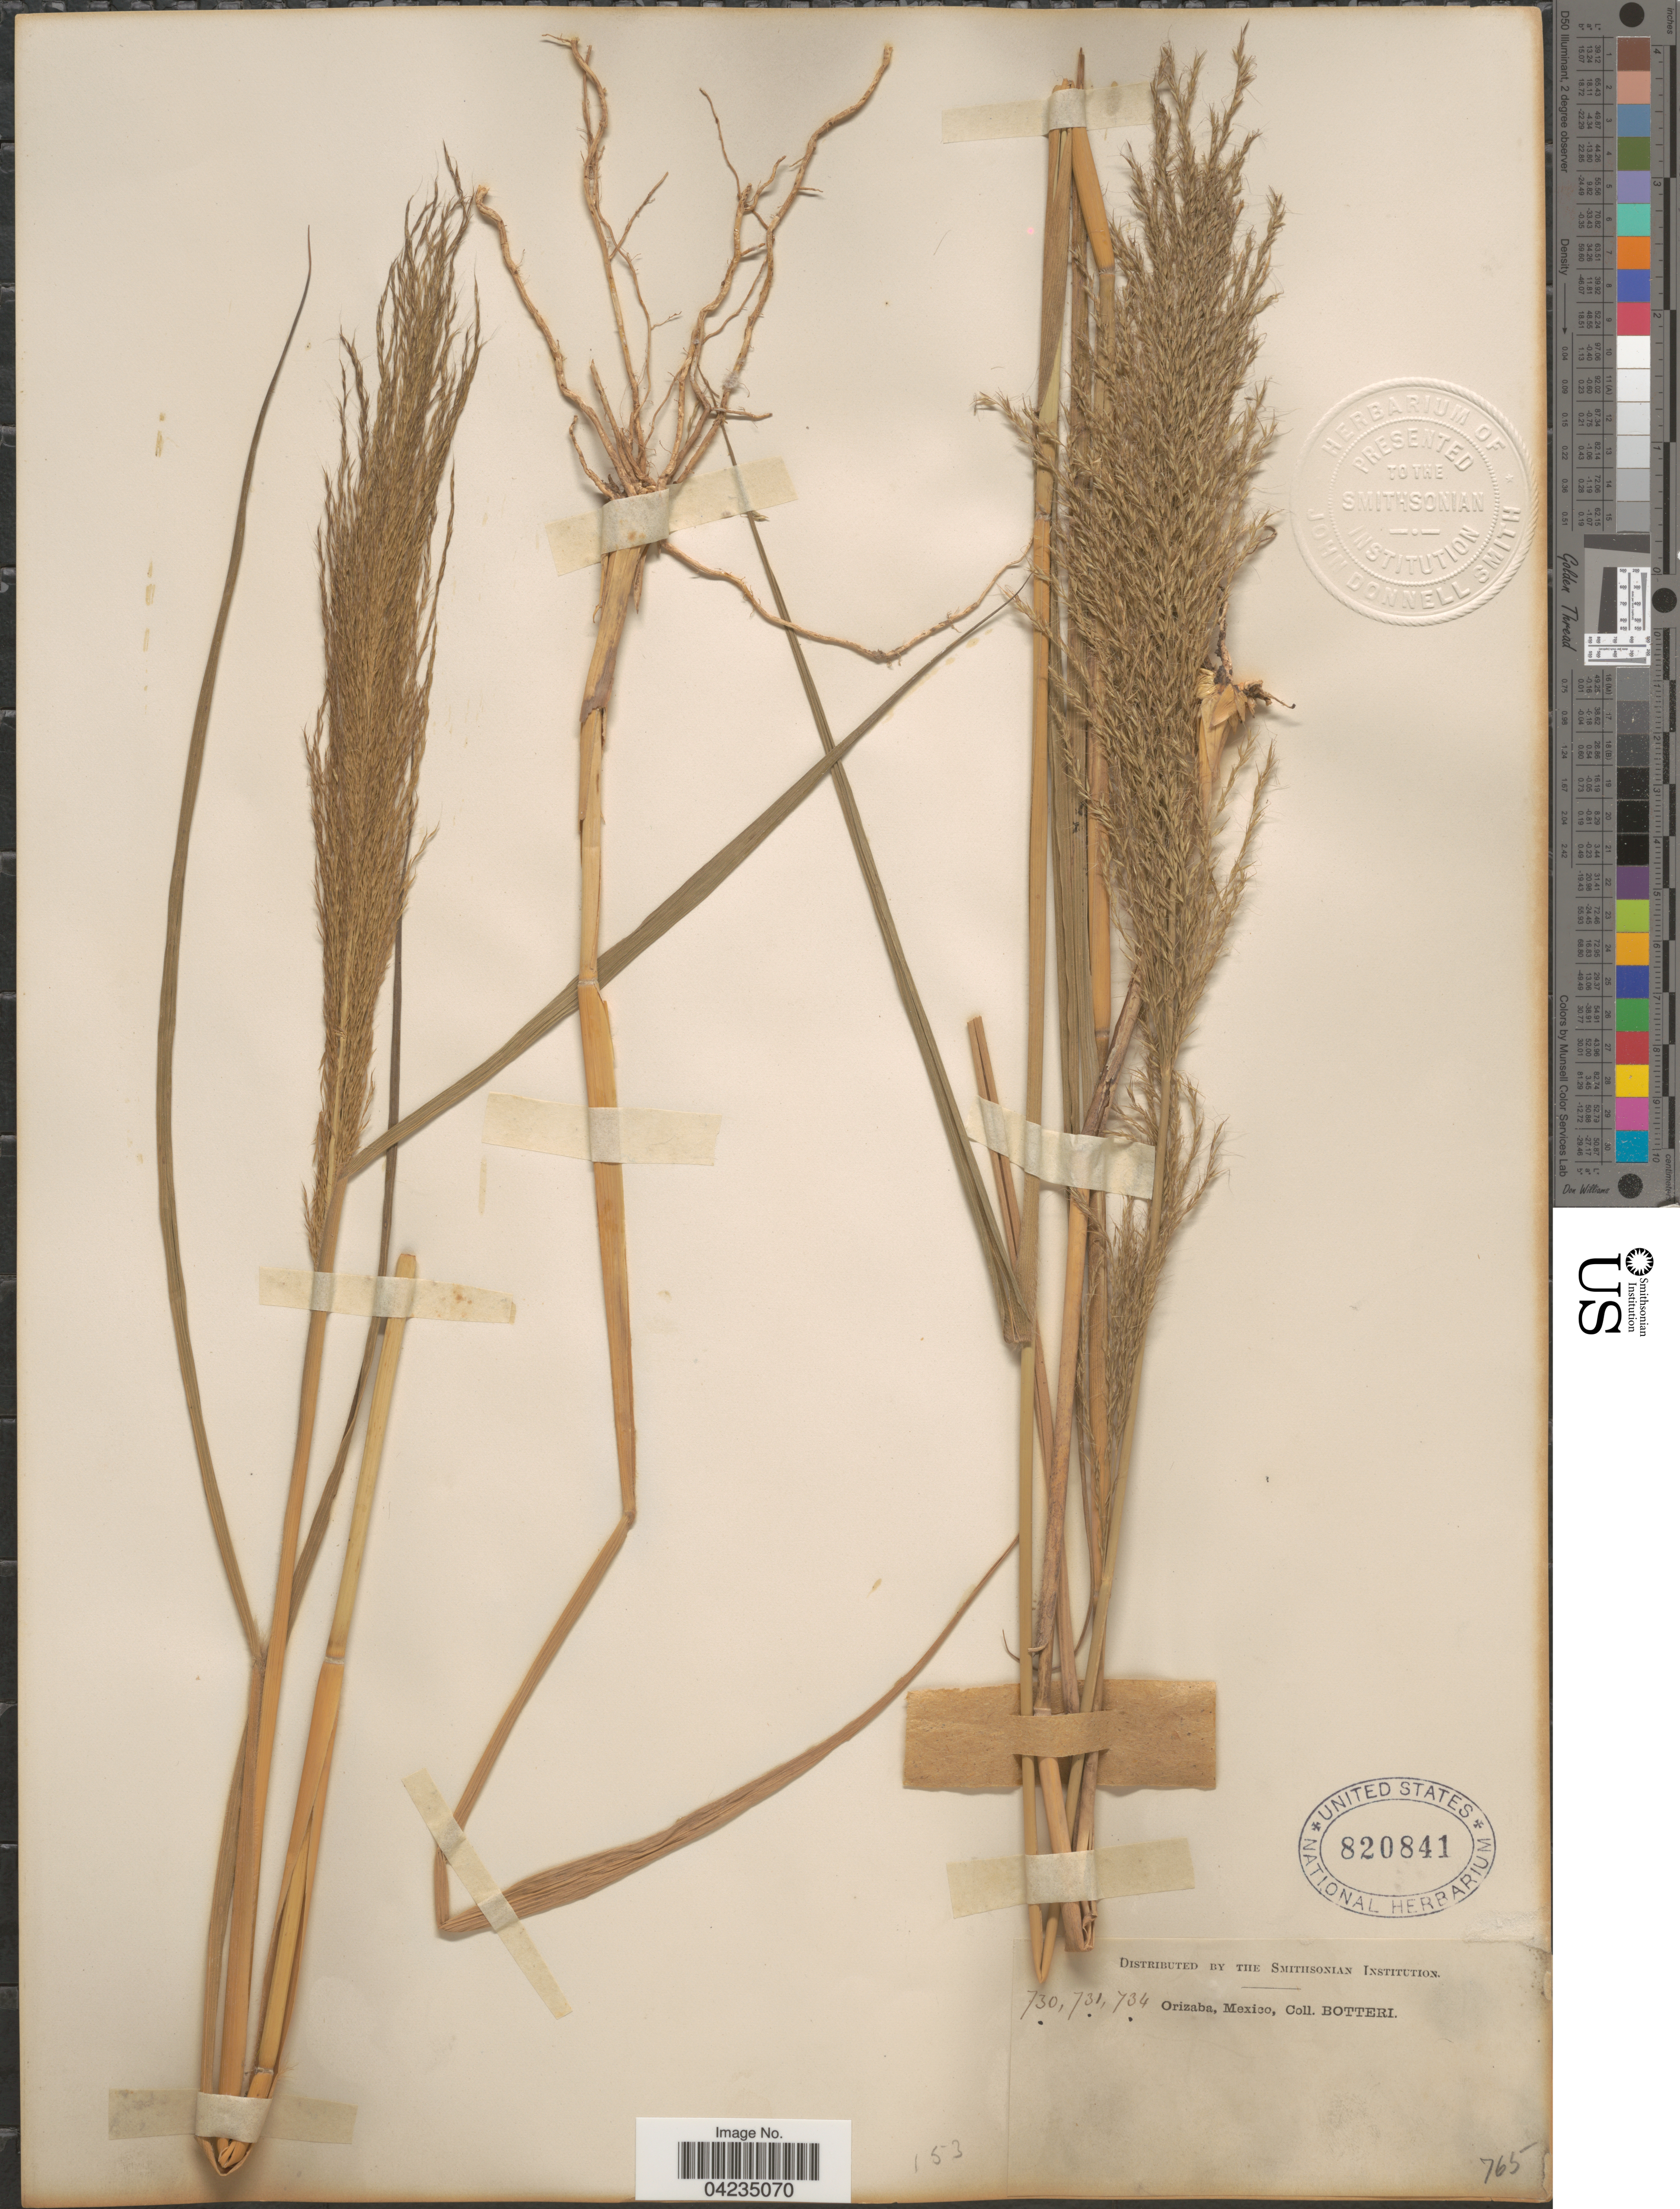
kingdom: Plantae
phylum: Tracheophyta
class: Liliopsida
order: Poales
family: Poaceae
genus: Arundinella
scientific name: Arundinella deppeana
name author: Nees ex Steud.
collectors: -. Botteri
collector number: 730/731/734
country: Mexico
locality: Orizaba.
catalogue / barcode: US 820841